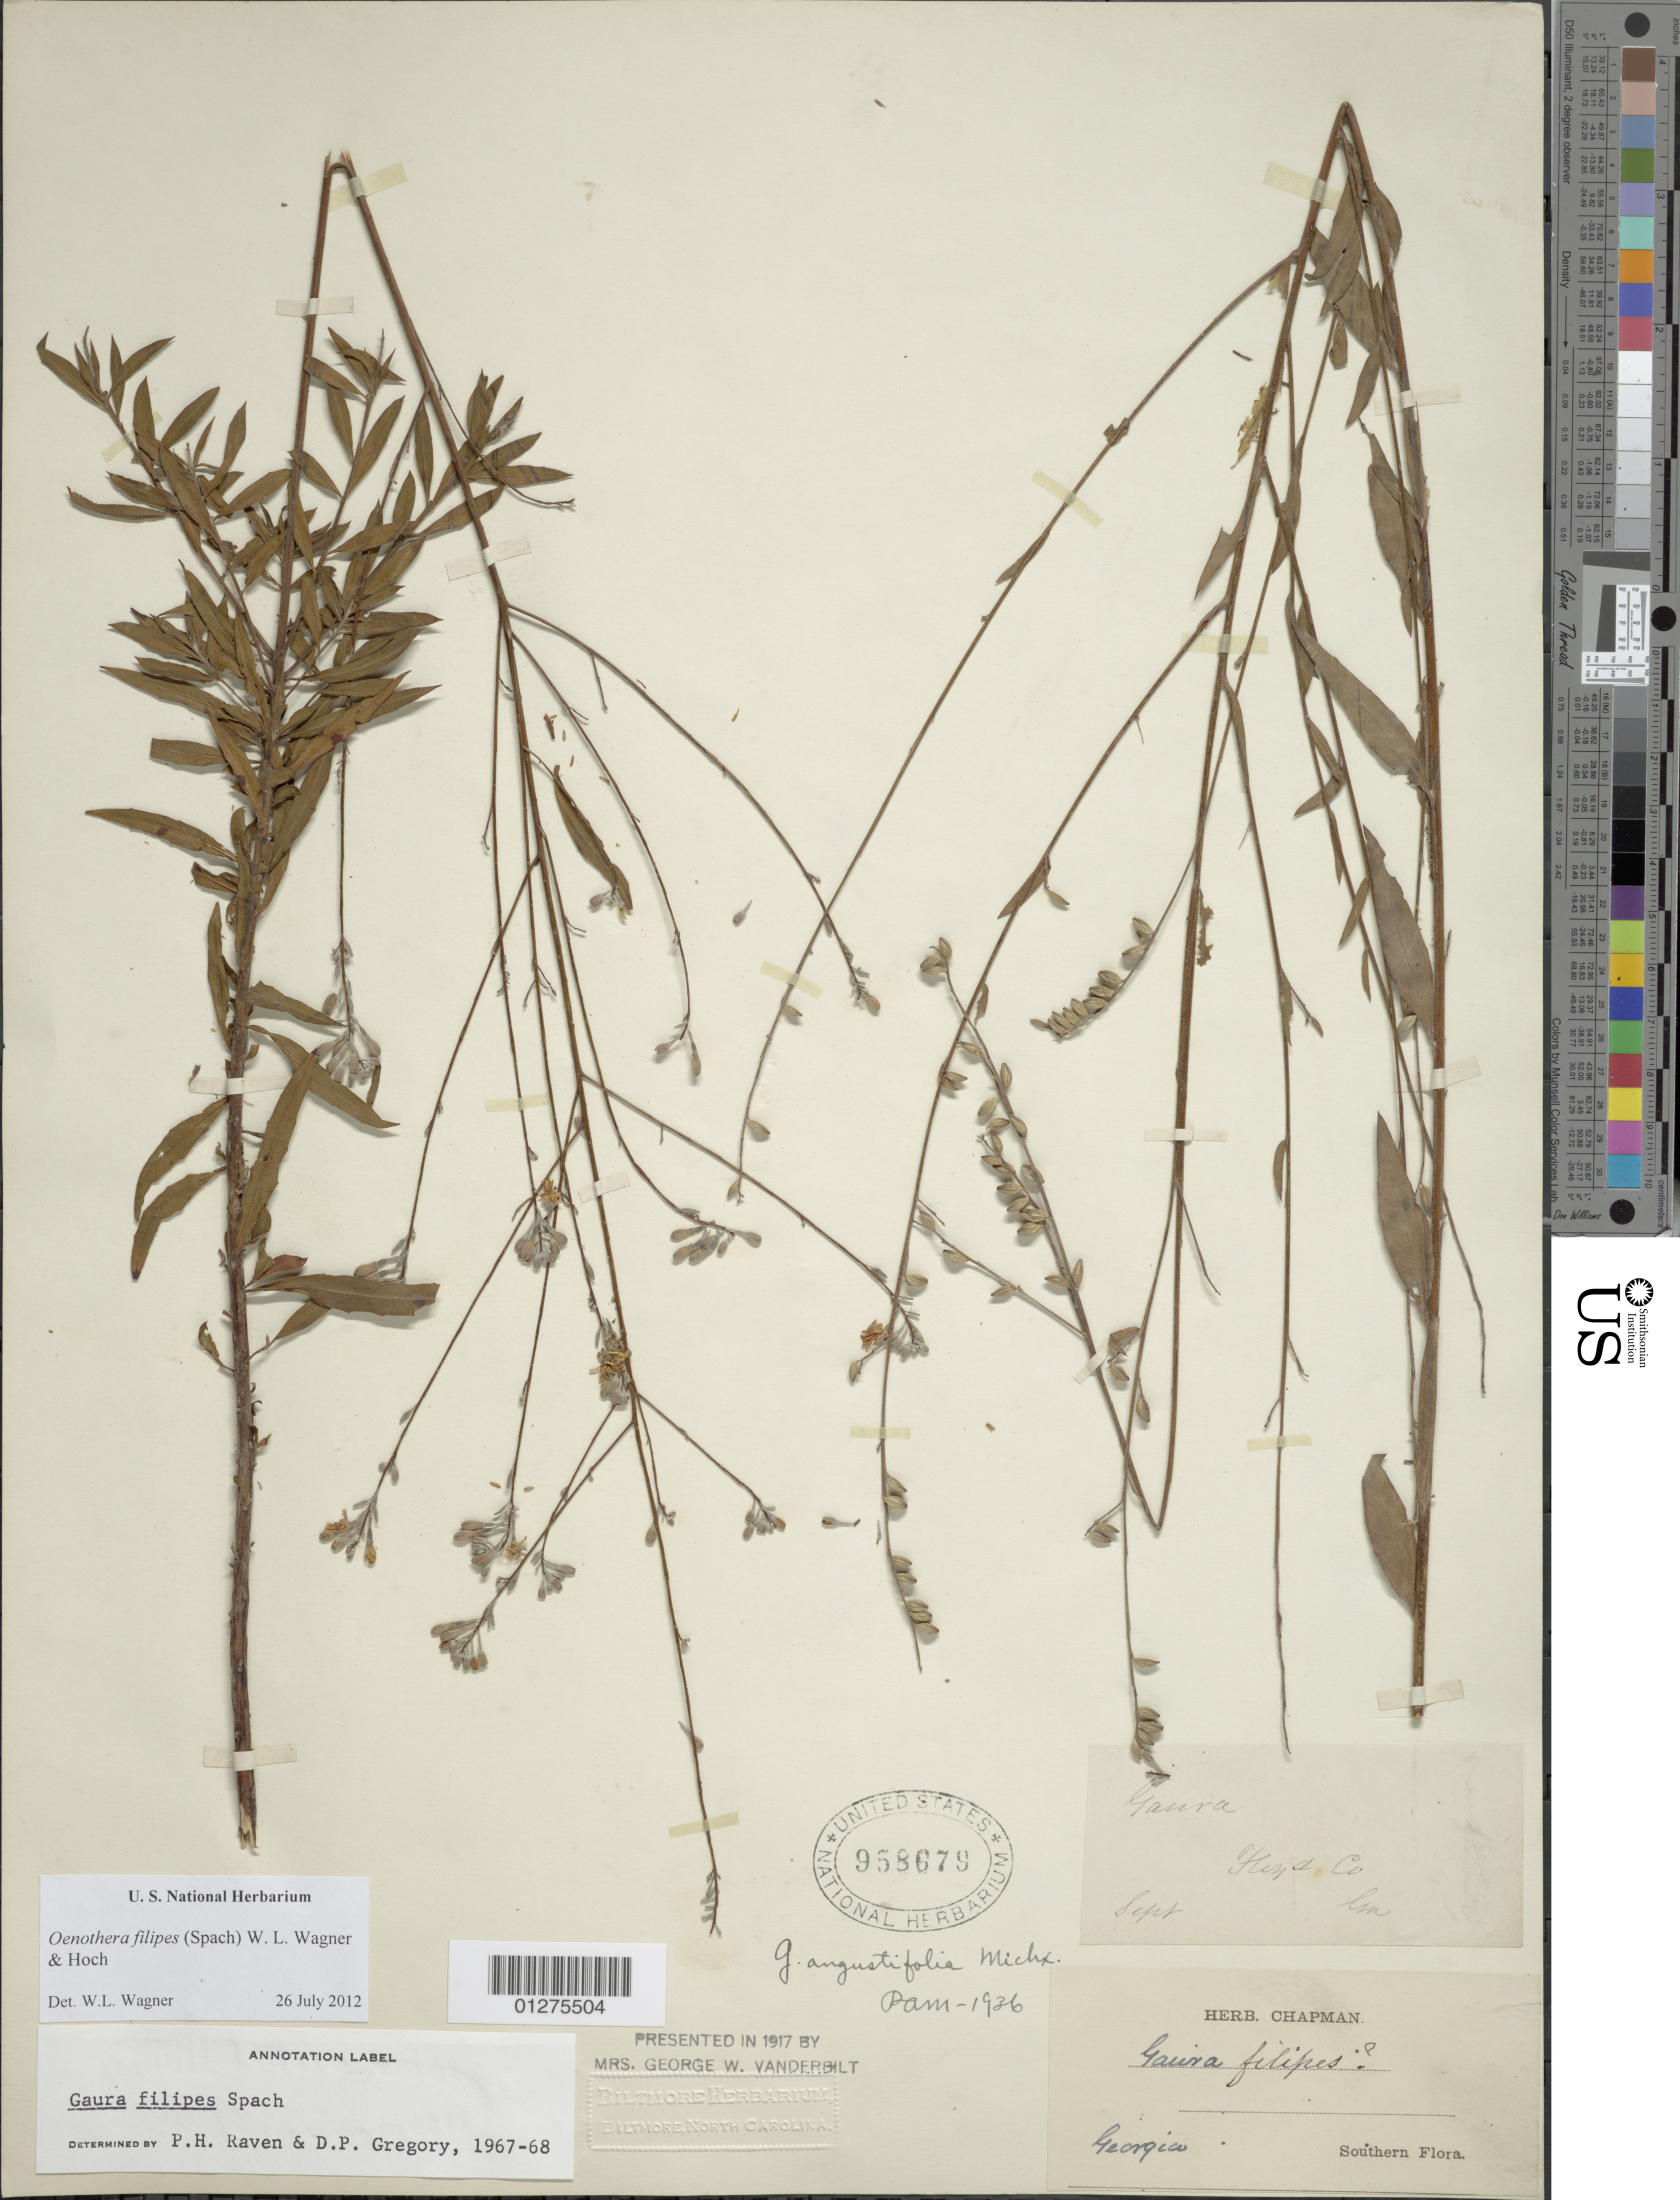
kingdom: Plantae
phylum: Tracheophyta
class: Magnoliopsida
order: Myrtales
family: Onagraceae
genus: Oenothera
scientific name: Oenothera filipes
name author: (Spach) W.L. Wagner & Hoch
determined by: Wagner, W. L., (BOT), Smithsonian Institution - National Museum of Natural History (UNITED STATES)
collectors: ex herb. Chapman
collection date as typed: Sep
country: United States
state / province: Georgia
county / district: Floyd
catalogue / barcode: US 958679